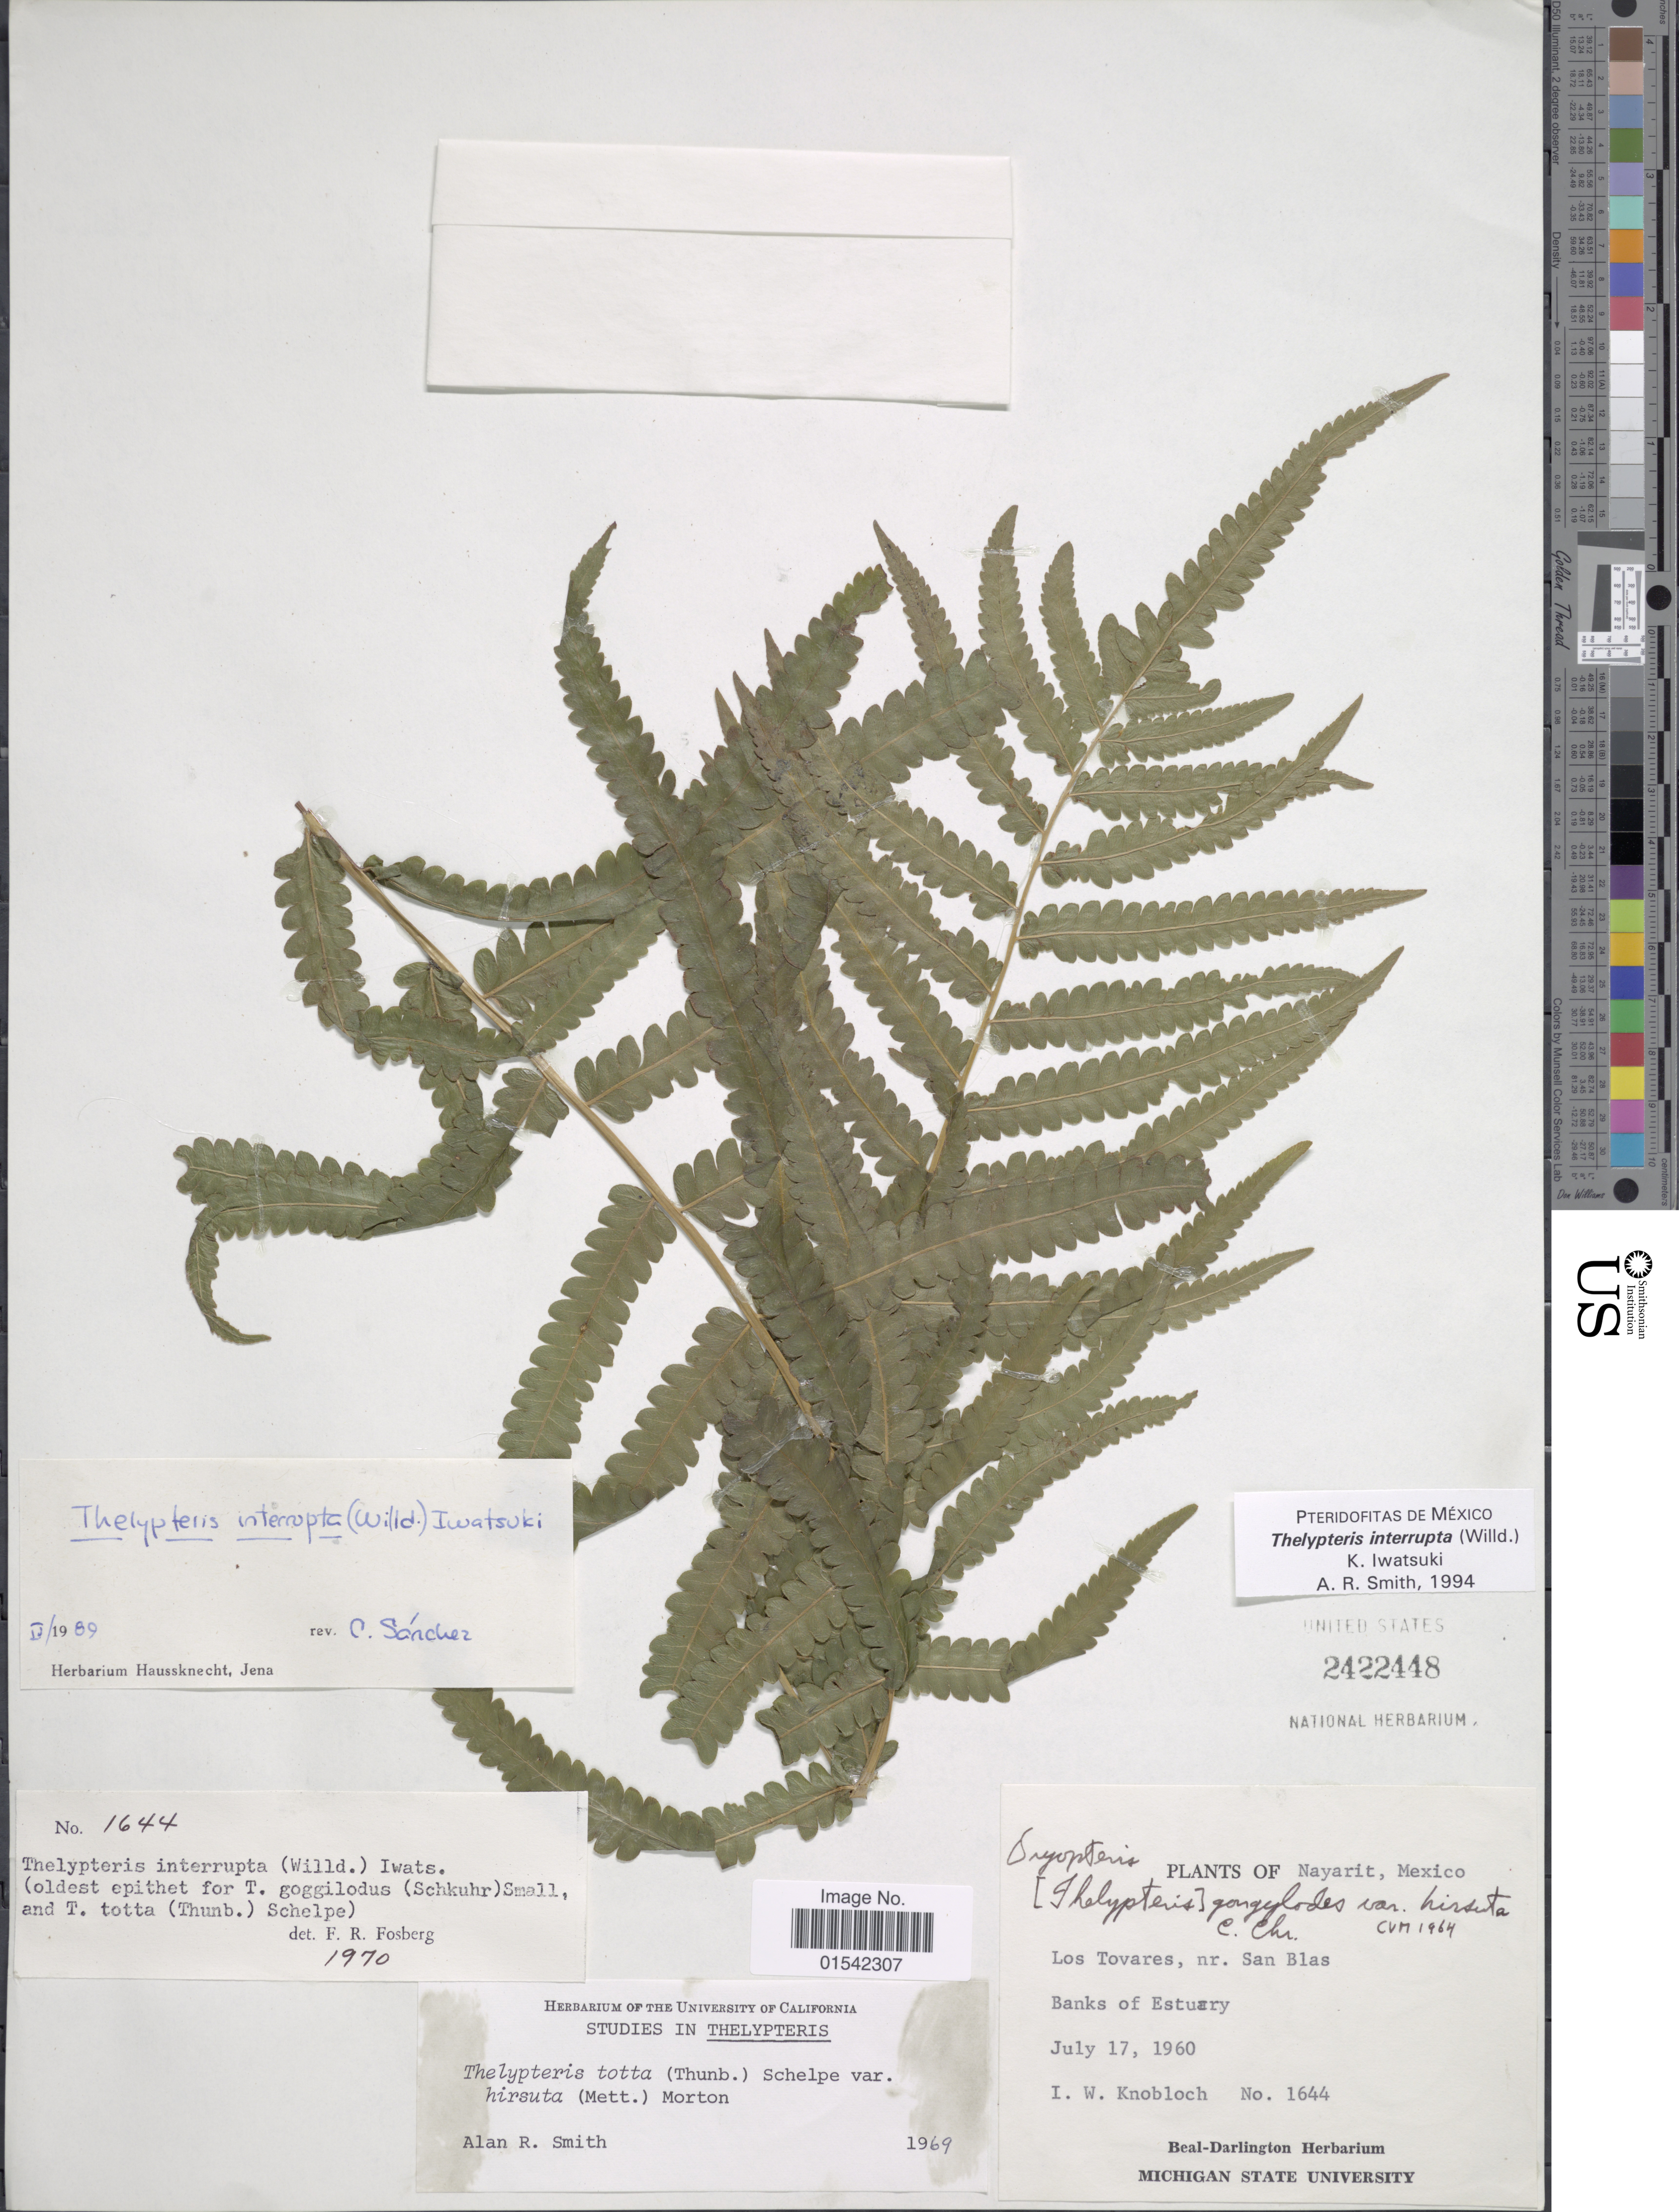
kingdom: Plantae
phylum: Tracheophyta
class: Polypodiopsida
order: Polypodiales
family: Thelypteridaceae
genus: Cyclosorus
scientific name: Cyclosorus interruptus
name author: (Willd.) H. Itô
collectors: I. W. Knobloch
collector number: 1644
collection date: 1960-07-17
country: Mexico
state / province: Nayarit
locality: Los Tovares, nr. San Blas, Banks of Estuary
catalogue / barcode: US 2422448